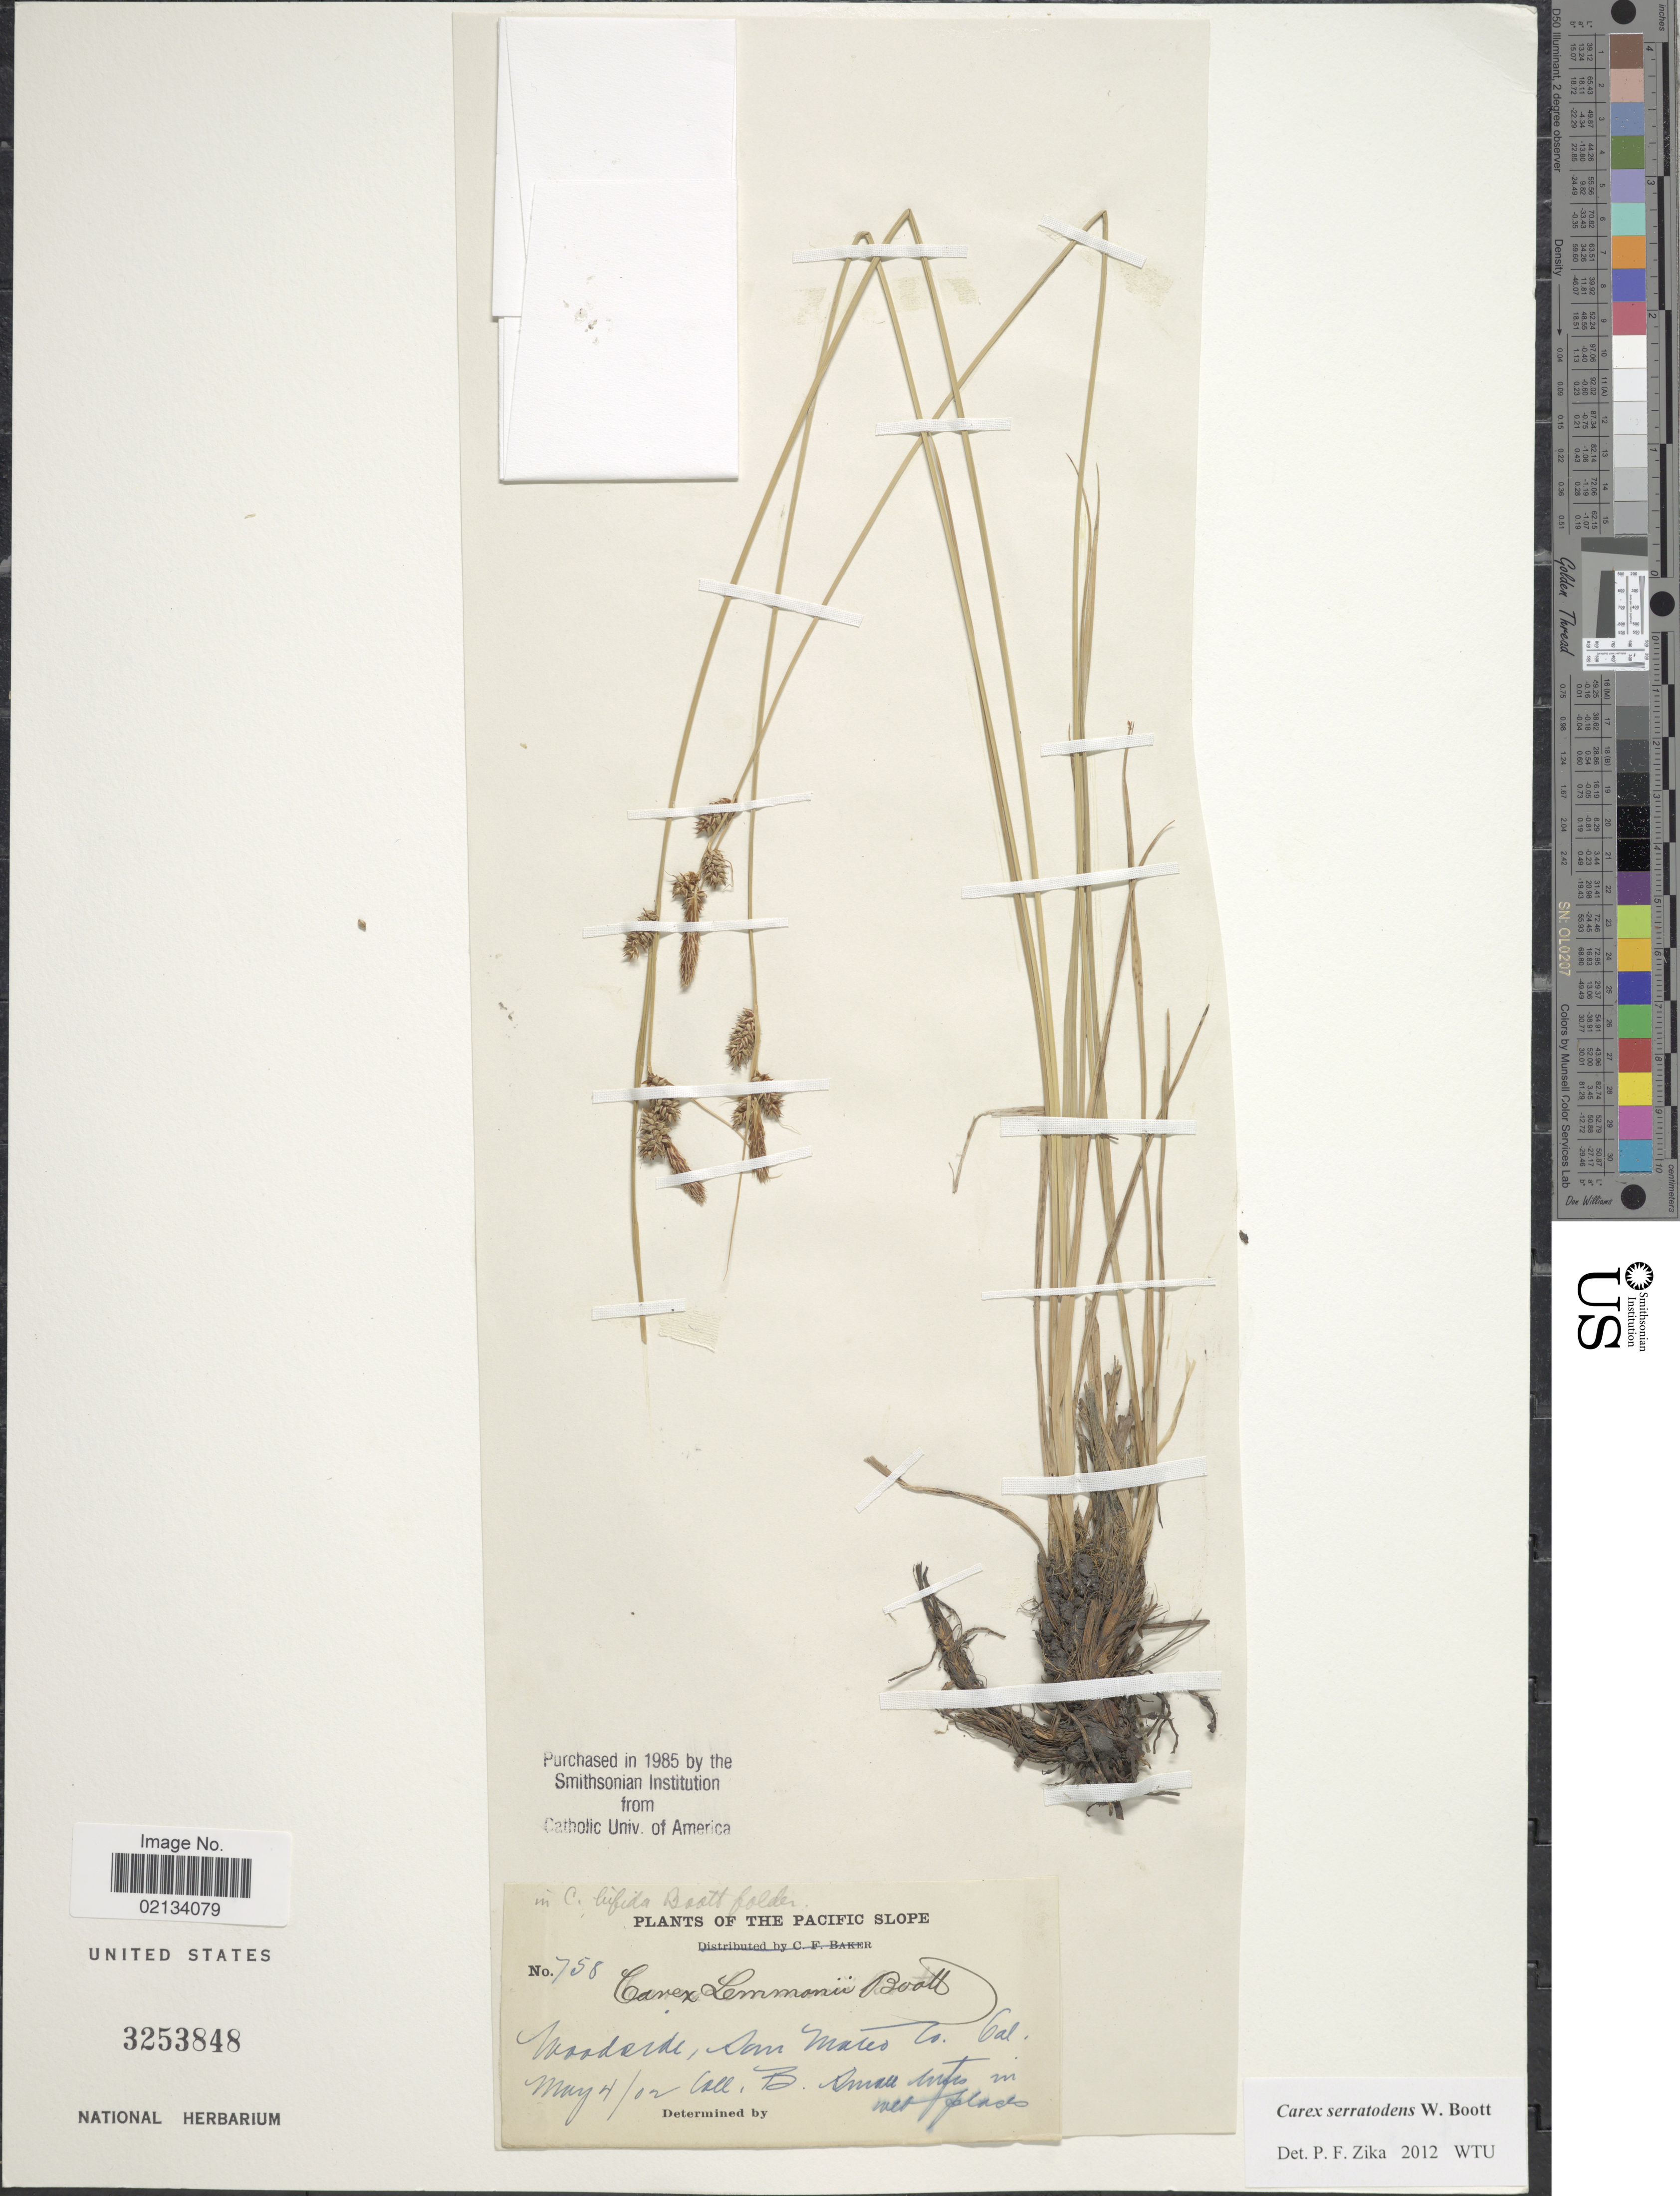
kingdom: Plantae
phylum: Tracheophyta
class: Liliopsida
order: Poales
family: Cyperaceae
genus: Carex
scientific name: Carex serratodens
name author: W. Boott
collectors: C. F. Baker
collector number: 758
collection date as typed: Transcribed d/m/y: 4/5/2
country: United States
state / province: California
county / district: San Mateo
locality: The Pacific Slope, woodside, San Mateo Co.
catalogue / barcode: US 3253848